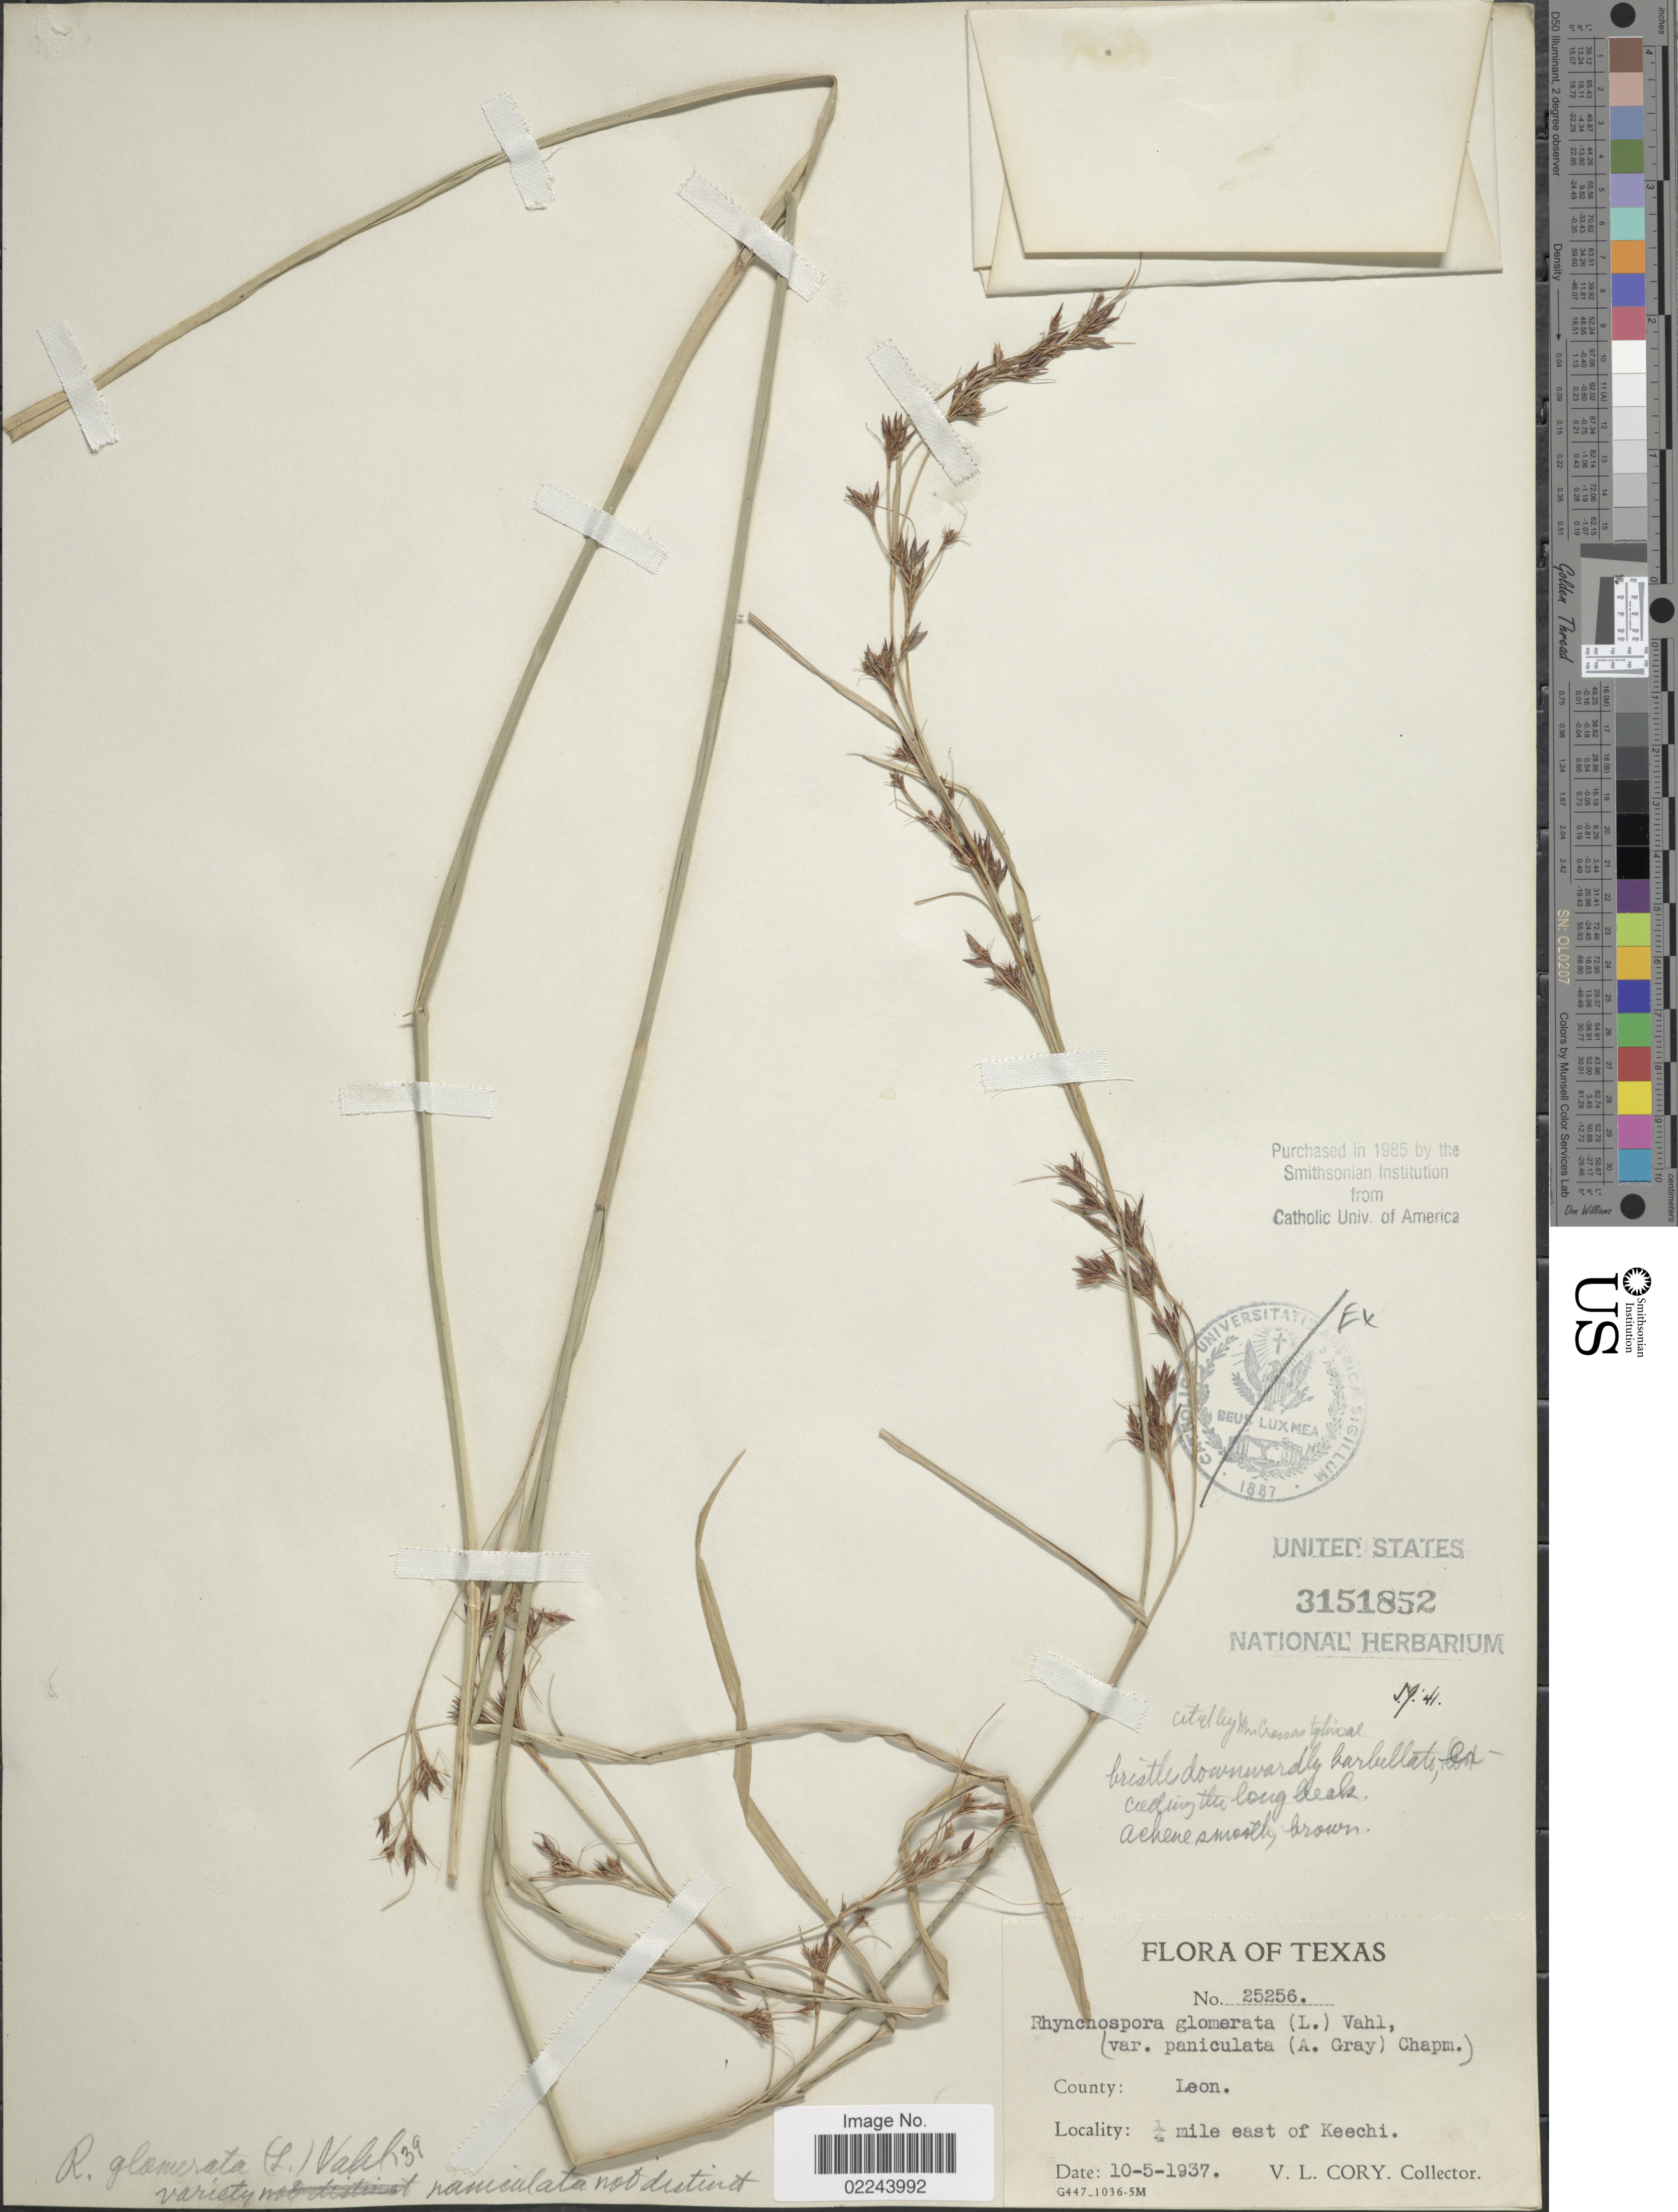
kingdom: Plantae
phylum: Tracheophyta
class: Liliopsida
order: Poales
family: Cyperaceae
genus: Rhynchospora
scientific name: Rhynchospora glomerata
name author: (L.) Vahl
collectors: V. Cory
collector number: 25256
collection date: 1937-10-05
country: United States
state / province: Texas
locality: County Leon, 1/4 mile east of Keechi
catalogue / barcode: US 3151852